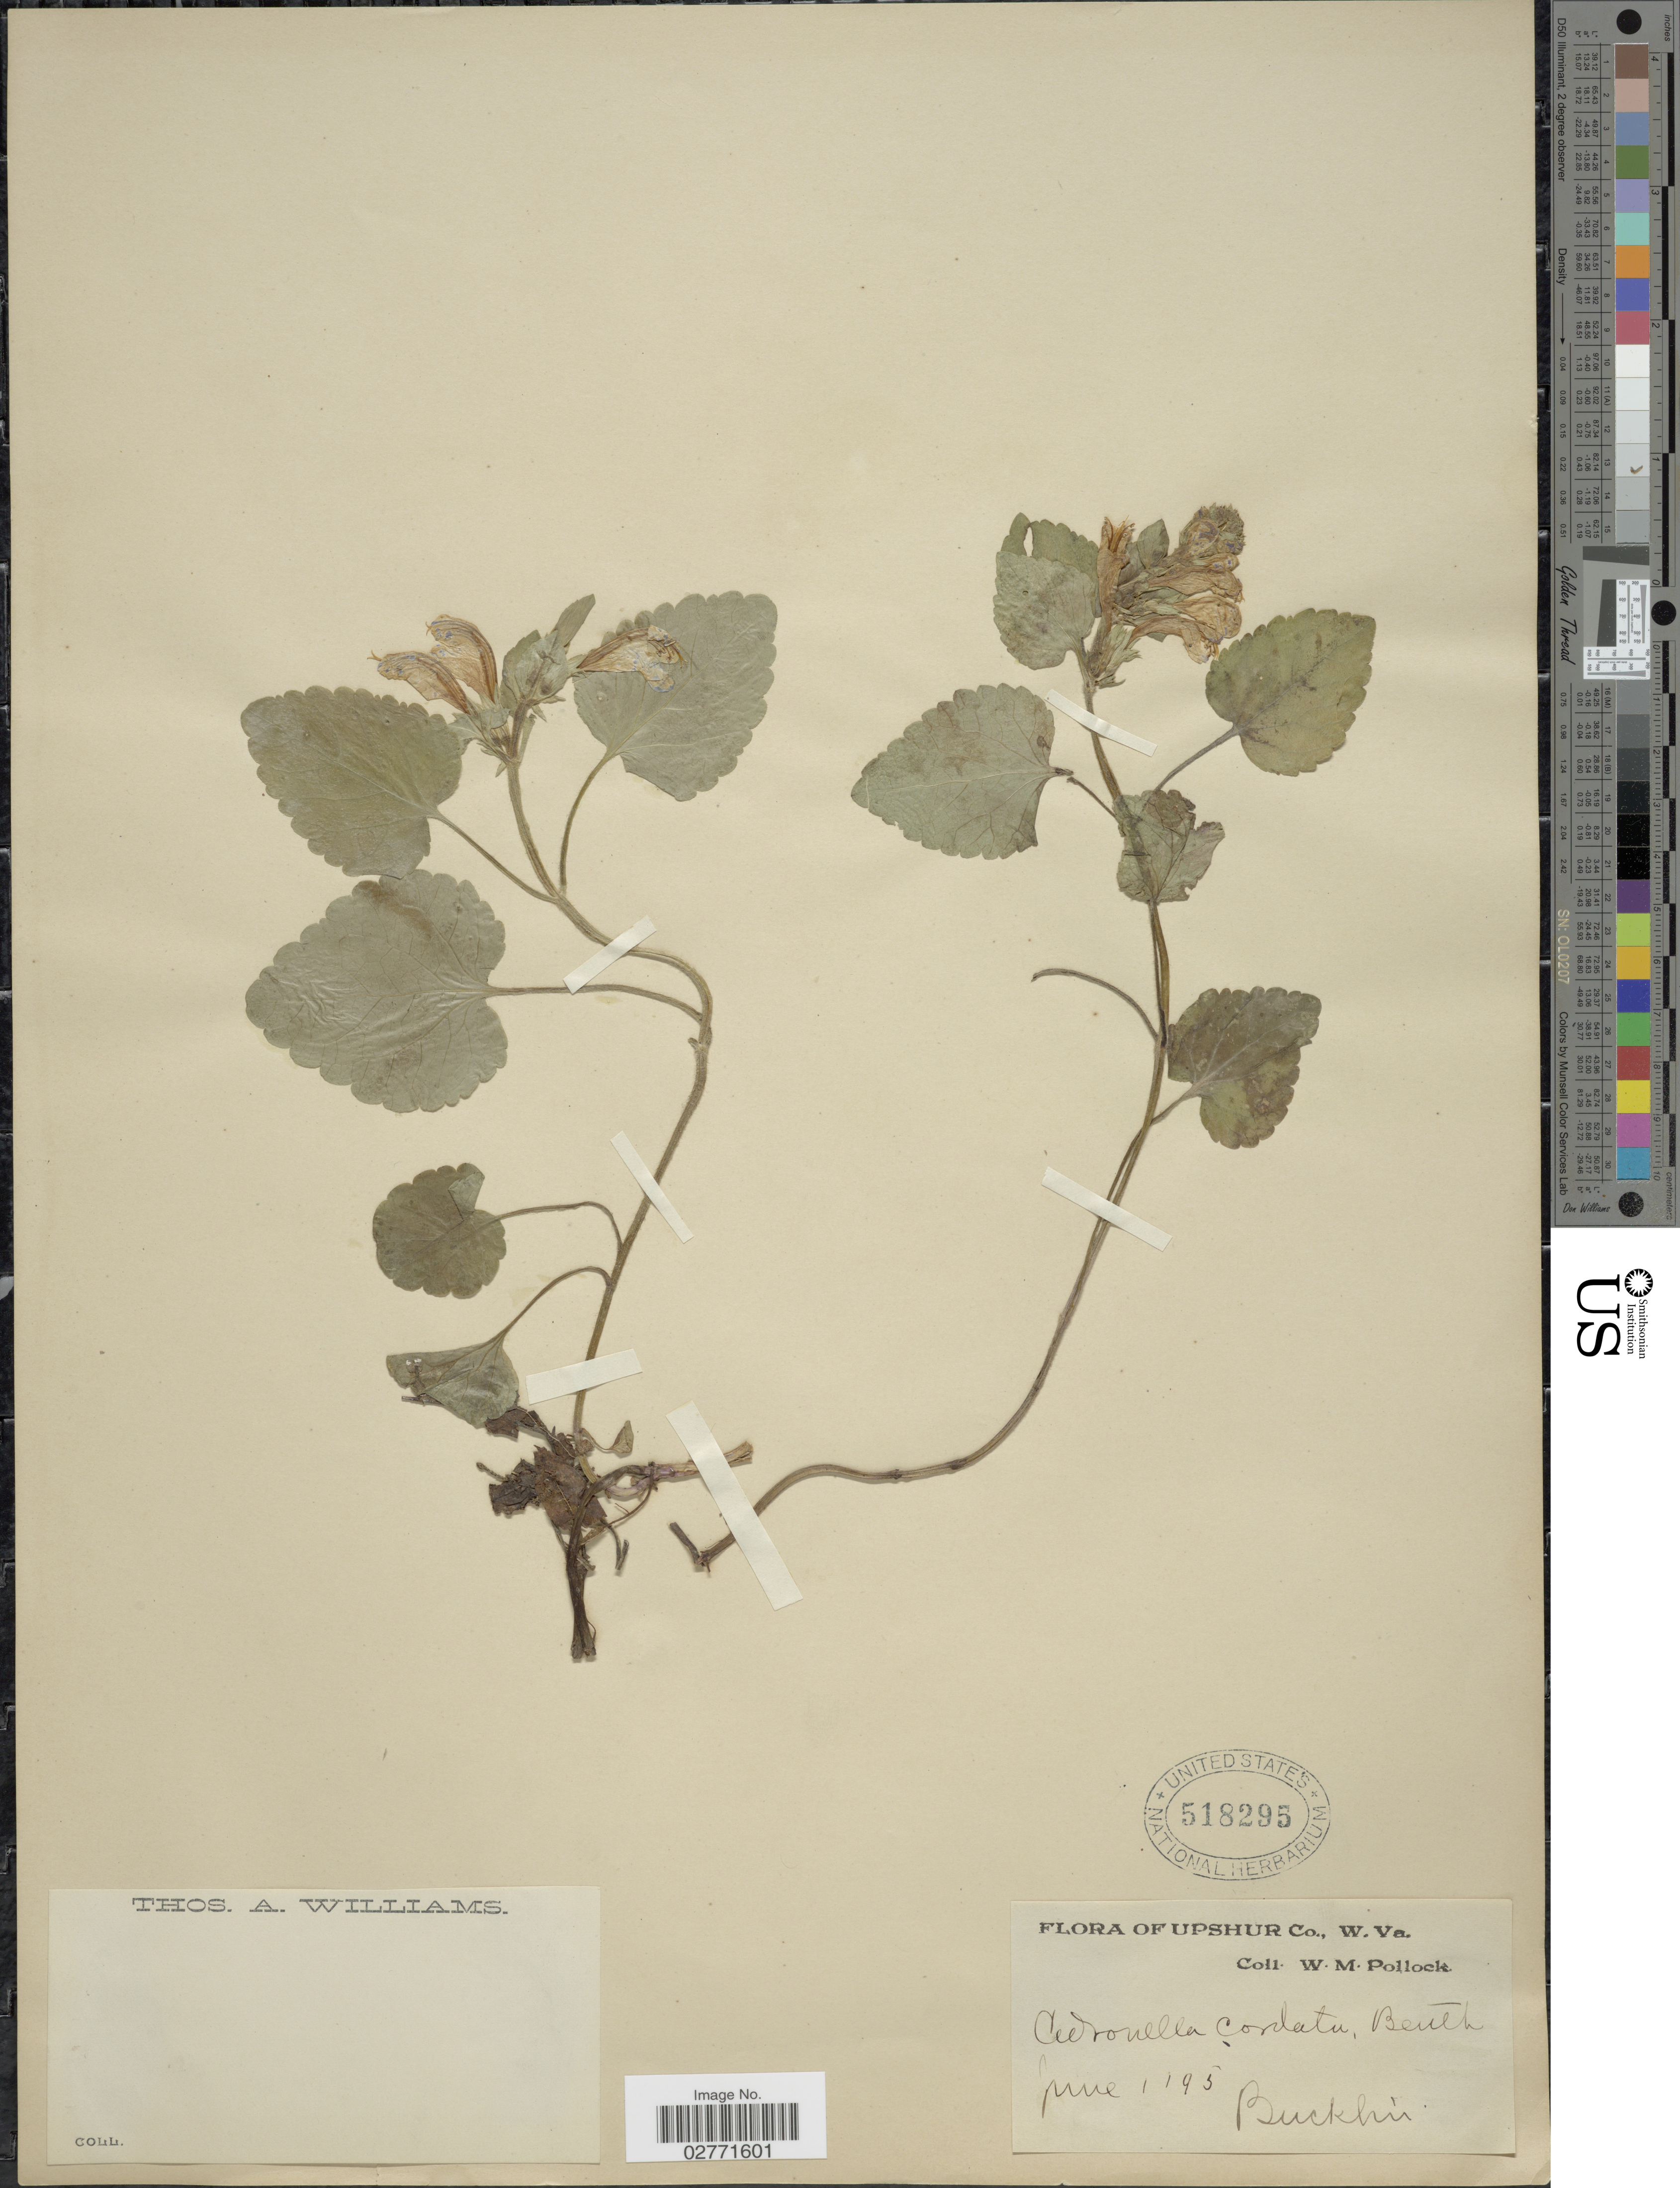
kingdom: Plantae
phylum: Tracheophyta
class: Magnoliopsida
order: Lamiales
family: Lamiaceae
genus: Meehania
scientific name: Meehania cordata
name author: (Nutt.) Britton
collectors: W. M. Pollock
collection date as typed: Transcribed d/m/y: 11/6/95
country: United States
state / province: West Virginia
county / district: Upshur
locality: Bucklin.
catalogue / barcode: US 518295